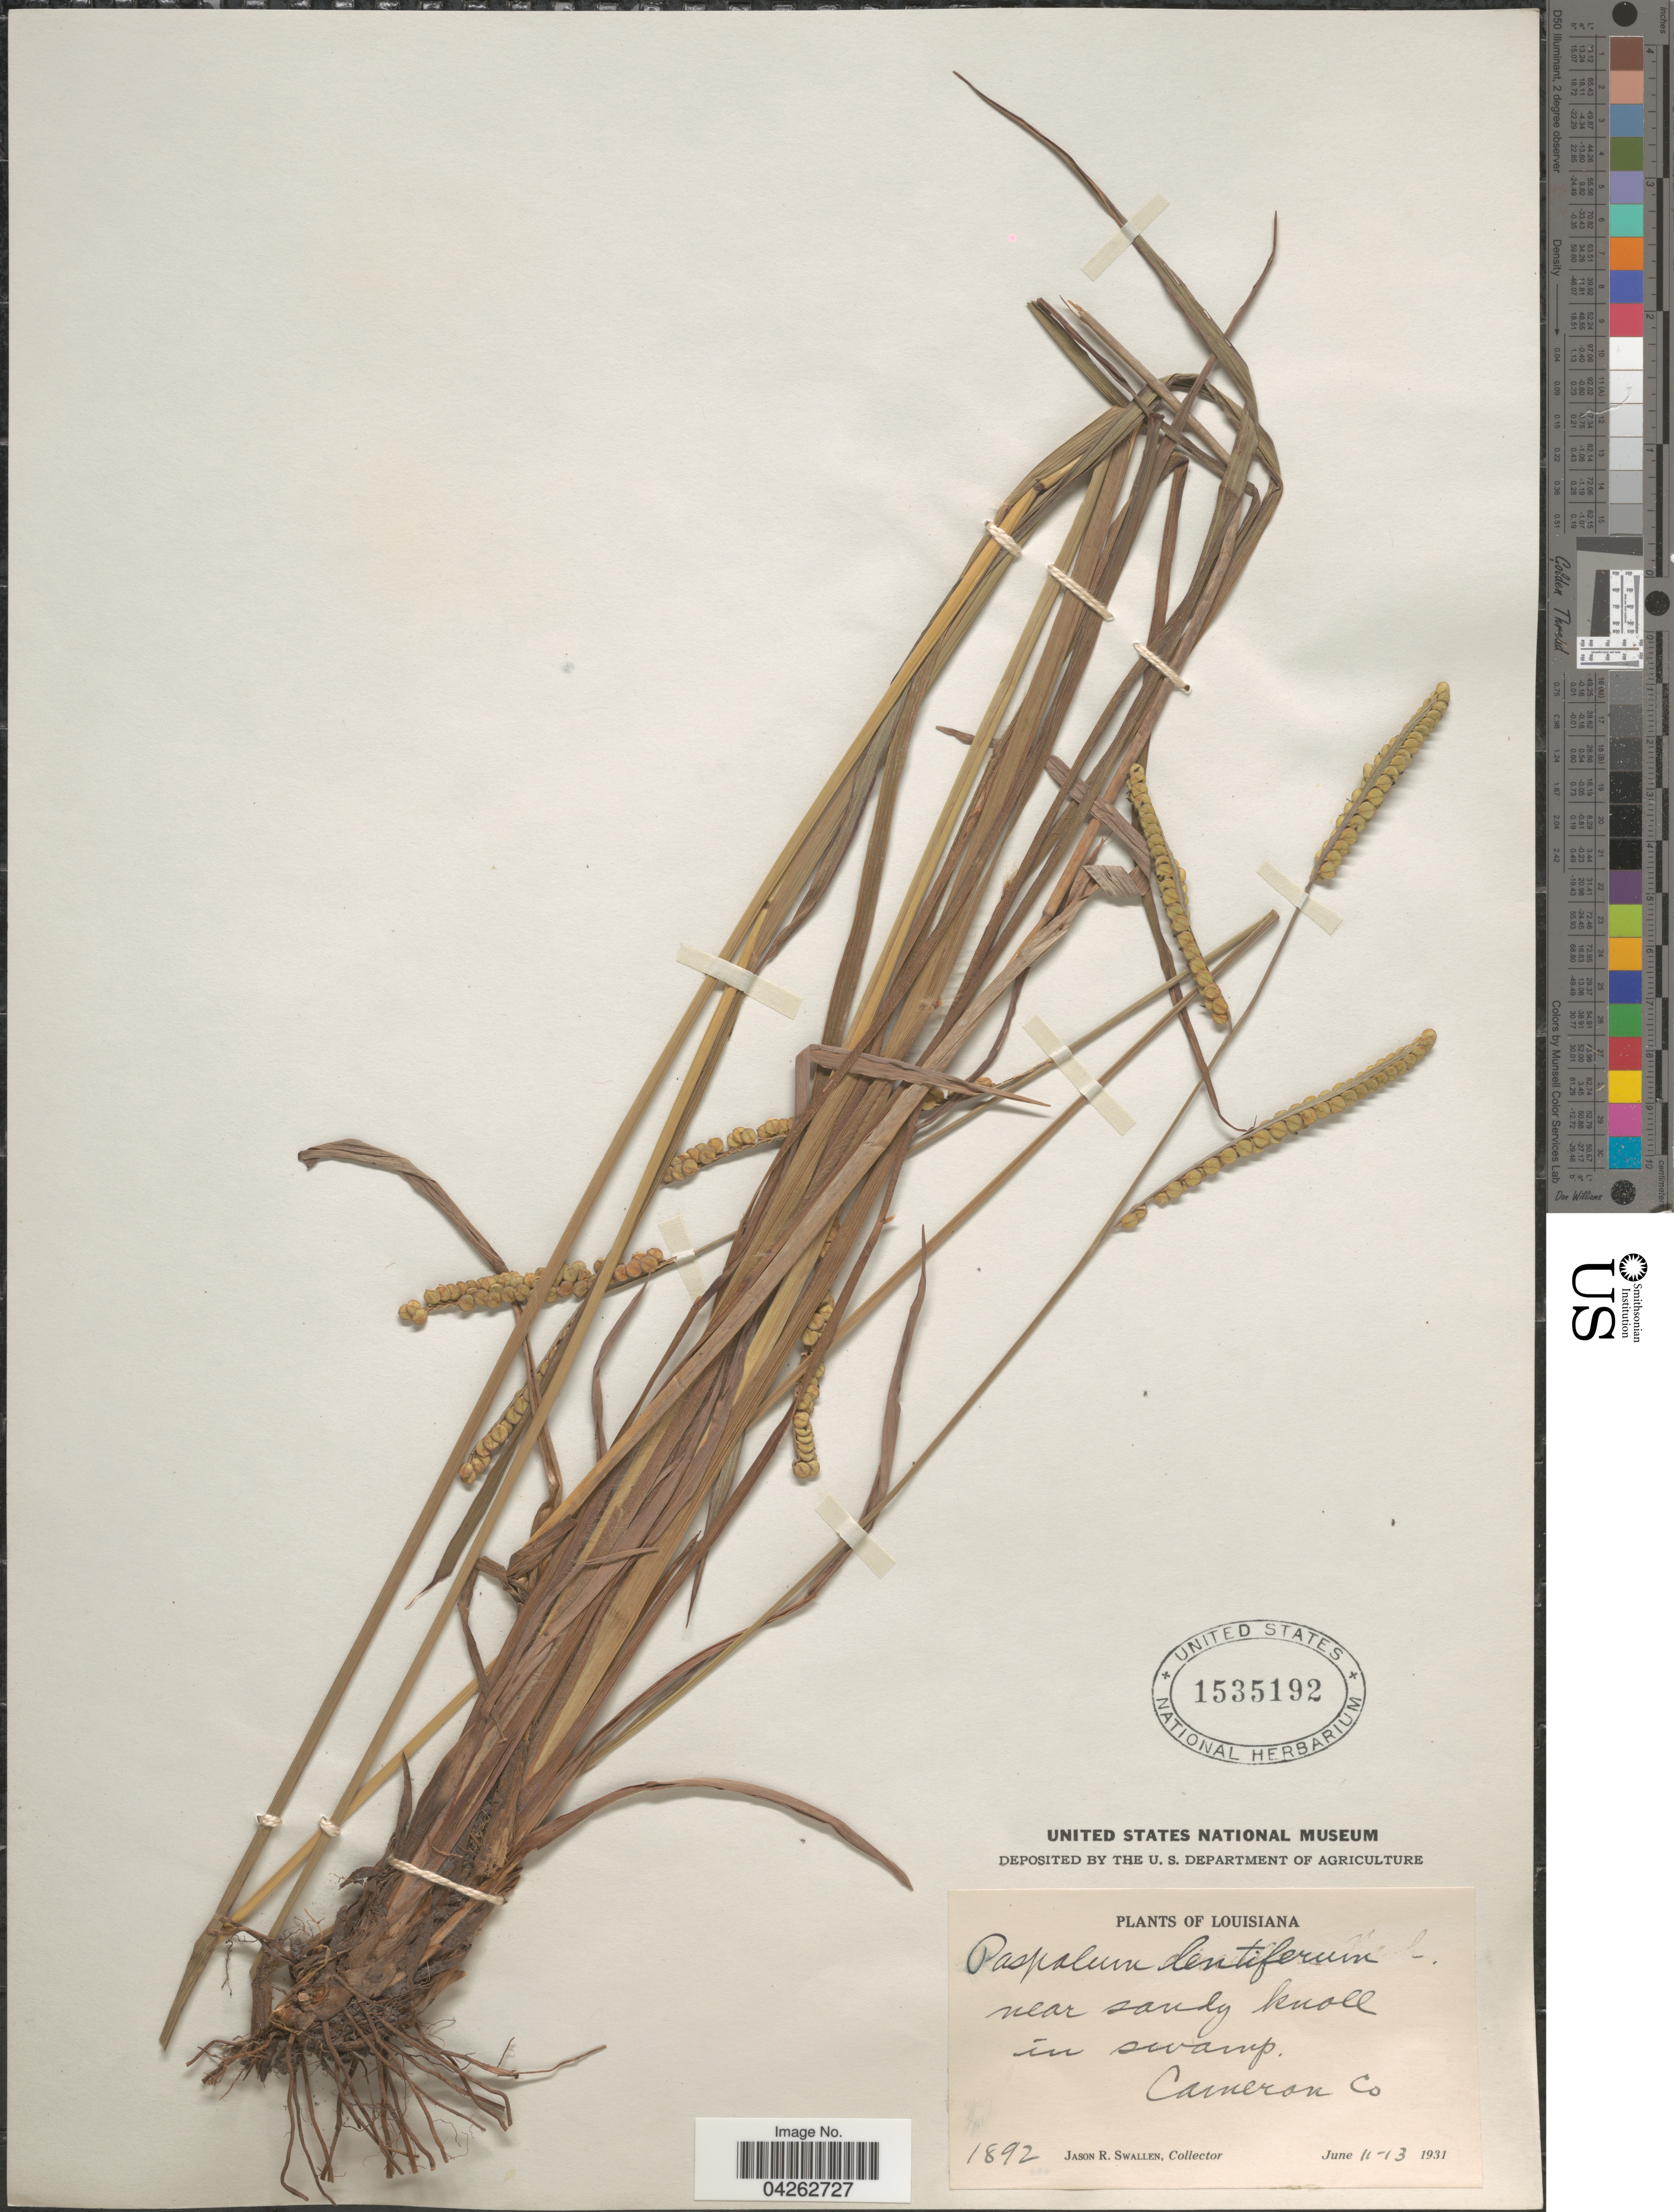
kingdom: Plantae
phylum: Tracheophyta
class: Liliopsida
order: Poales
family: Poaceae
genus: Paspalum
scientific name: Paspalum lentiferum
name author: Lam.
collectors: J. R. Swallen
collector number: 1892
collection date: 1931-06-11/1931-06-13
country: United States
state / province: Louisiana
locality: Near sandy knoll in swamp. Cameron Co.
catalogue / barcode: US 1535192